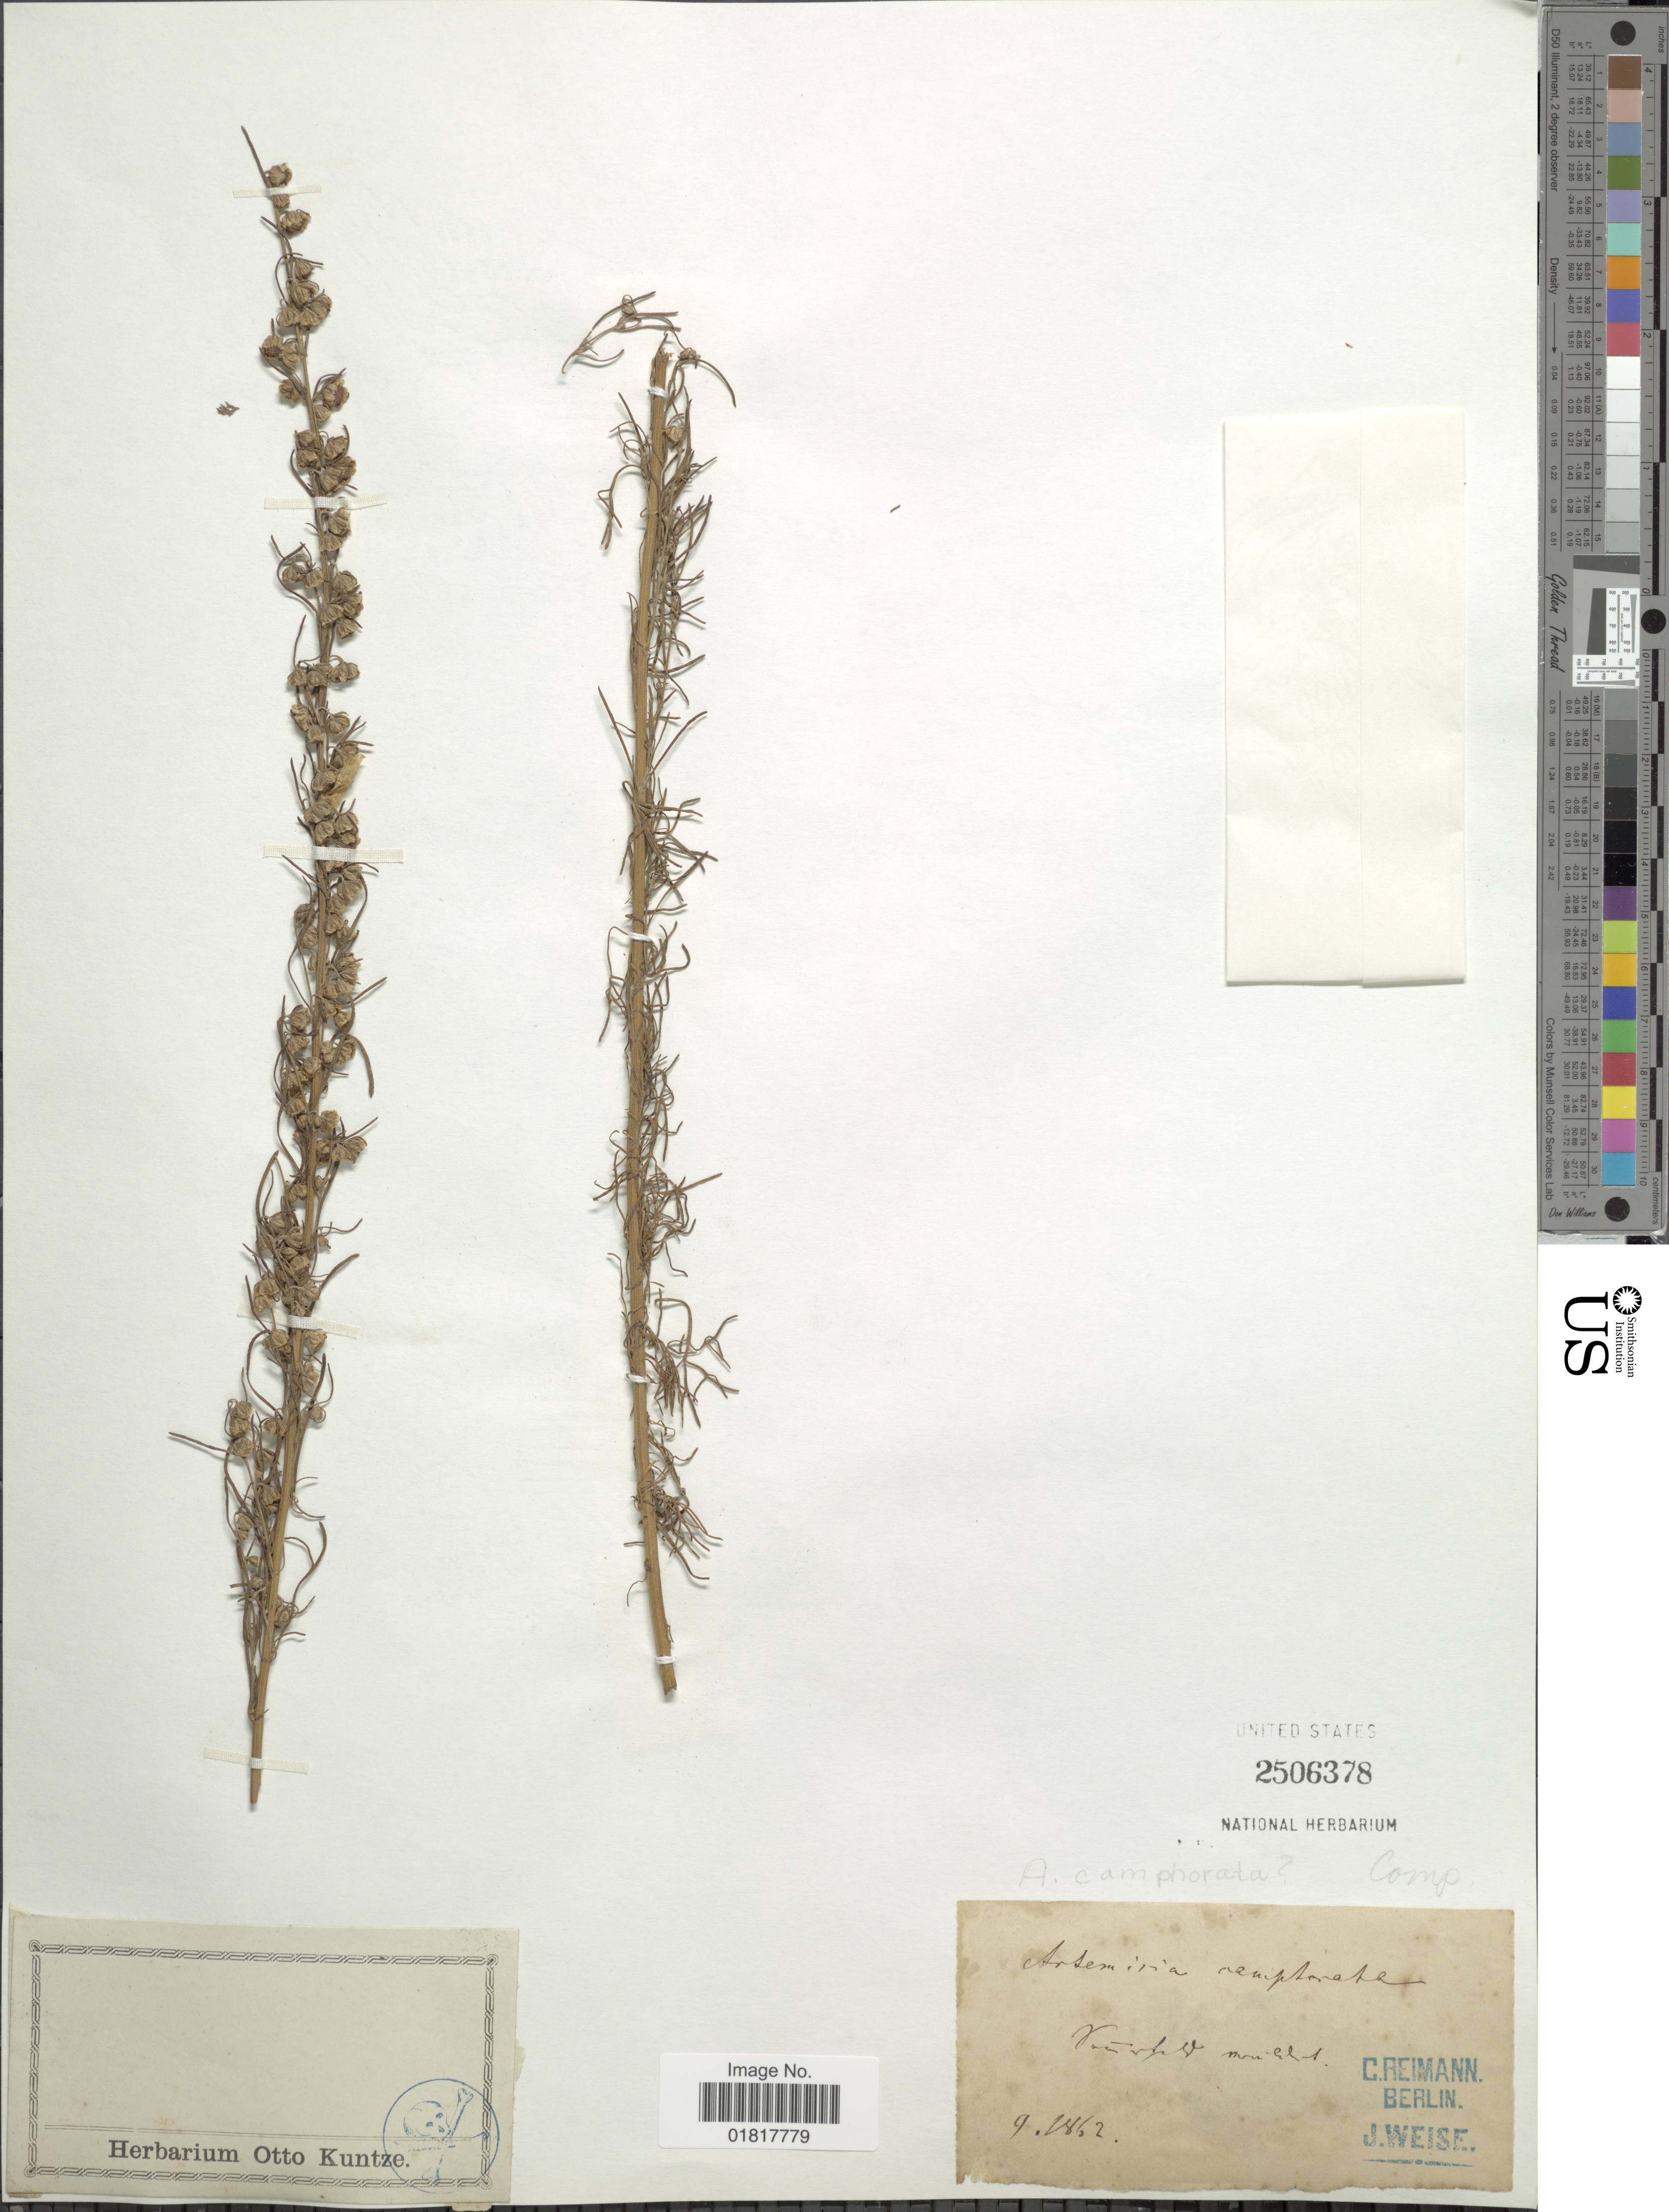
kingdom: Plantae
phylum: Tracheophyta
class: Magnoliopsida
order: Asterales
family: Asteraceae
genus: Artemisia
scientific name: Artemisia camphorata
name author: Vill.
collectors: C. Reimann & J. Weise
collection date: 1862-09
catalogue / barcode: US 2506378